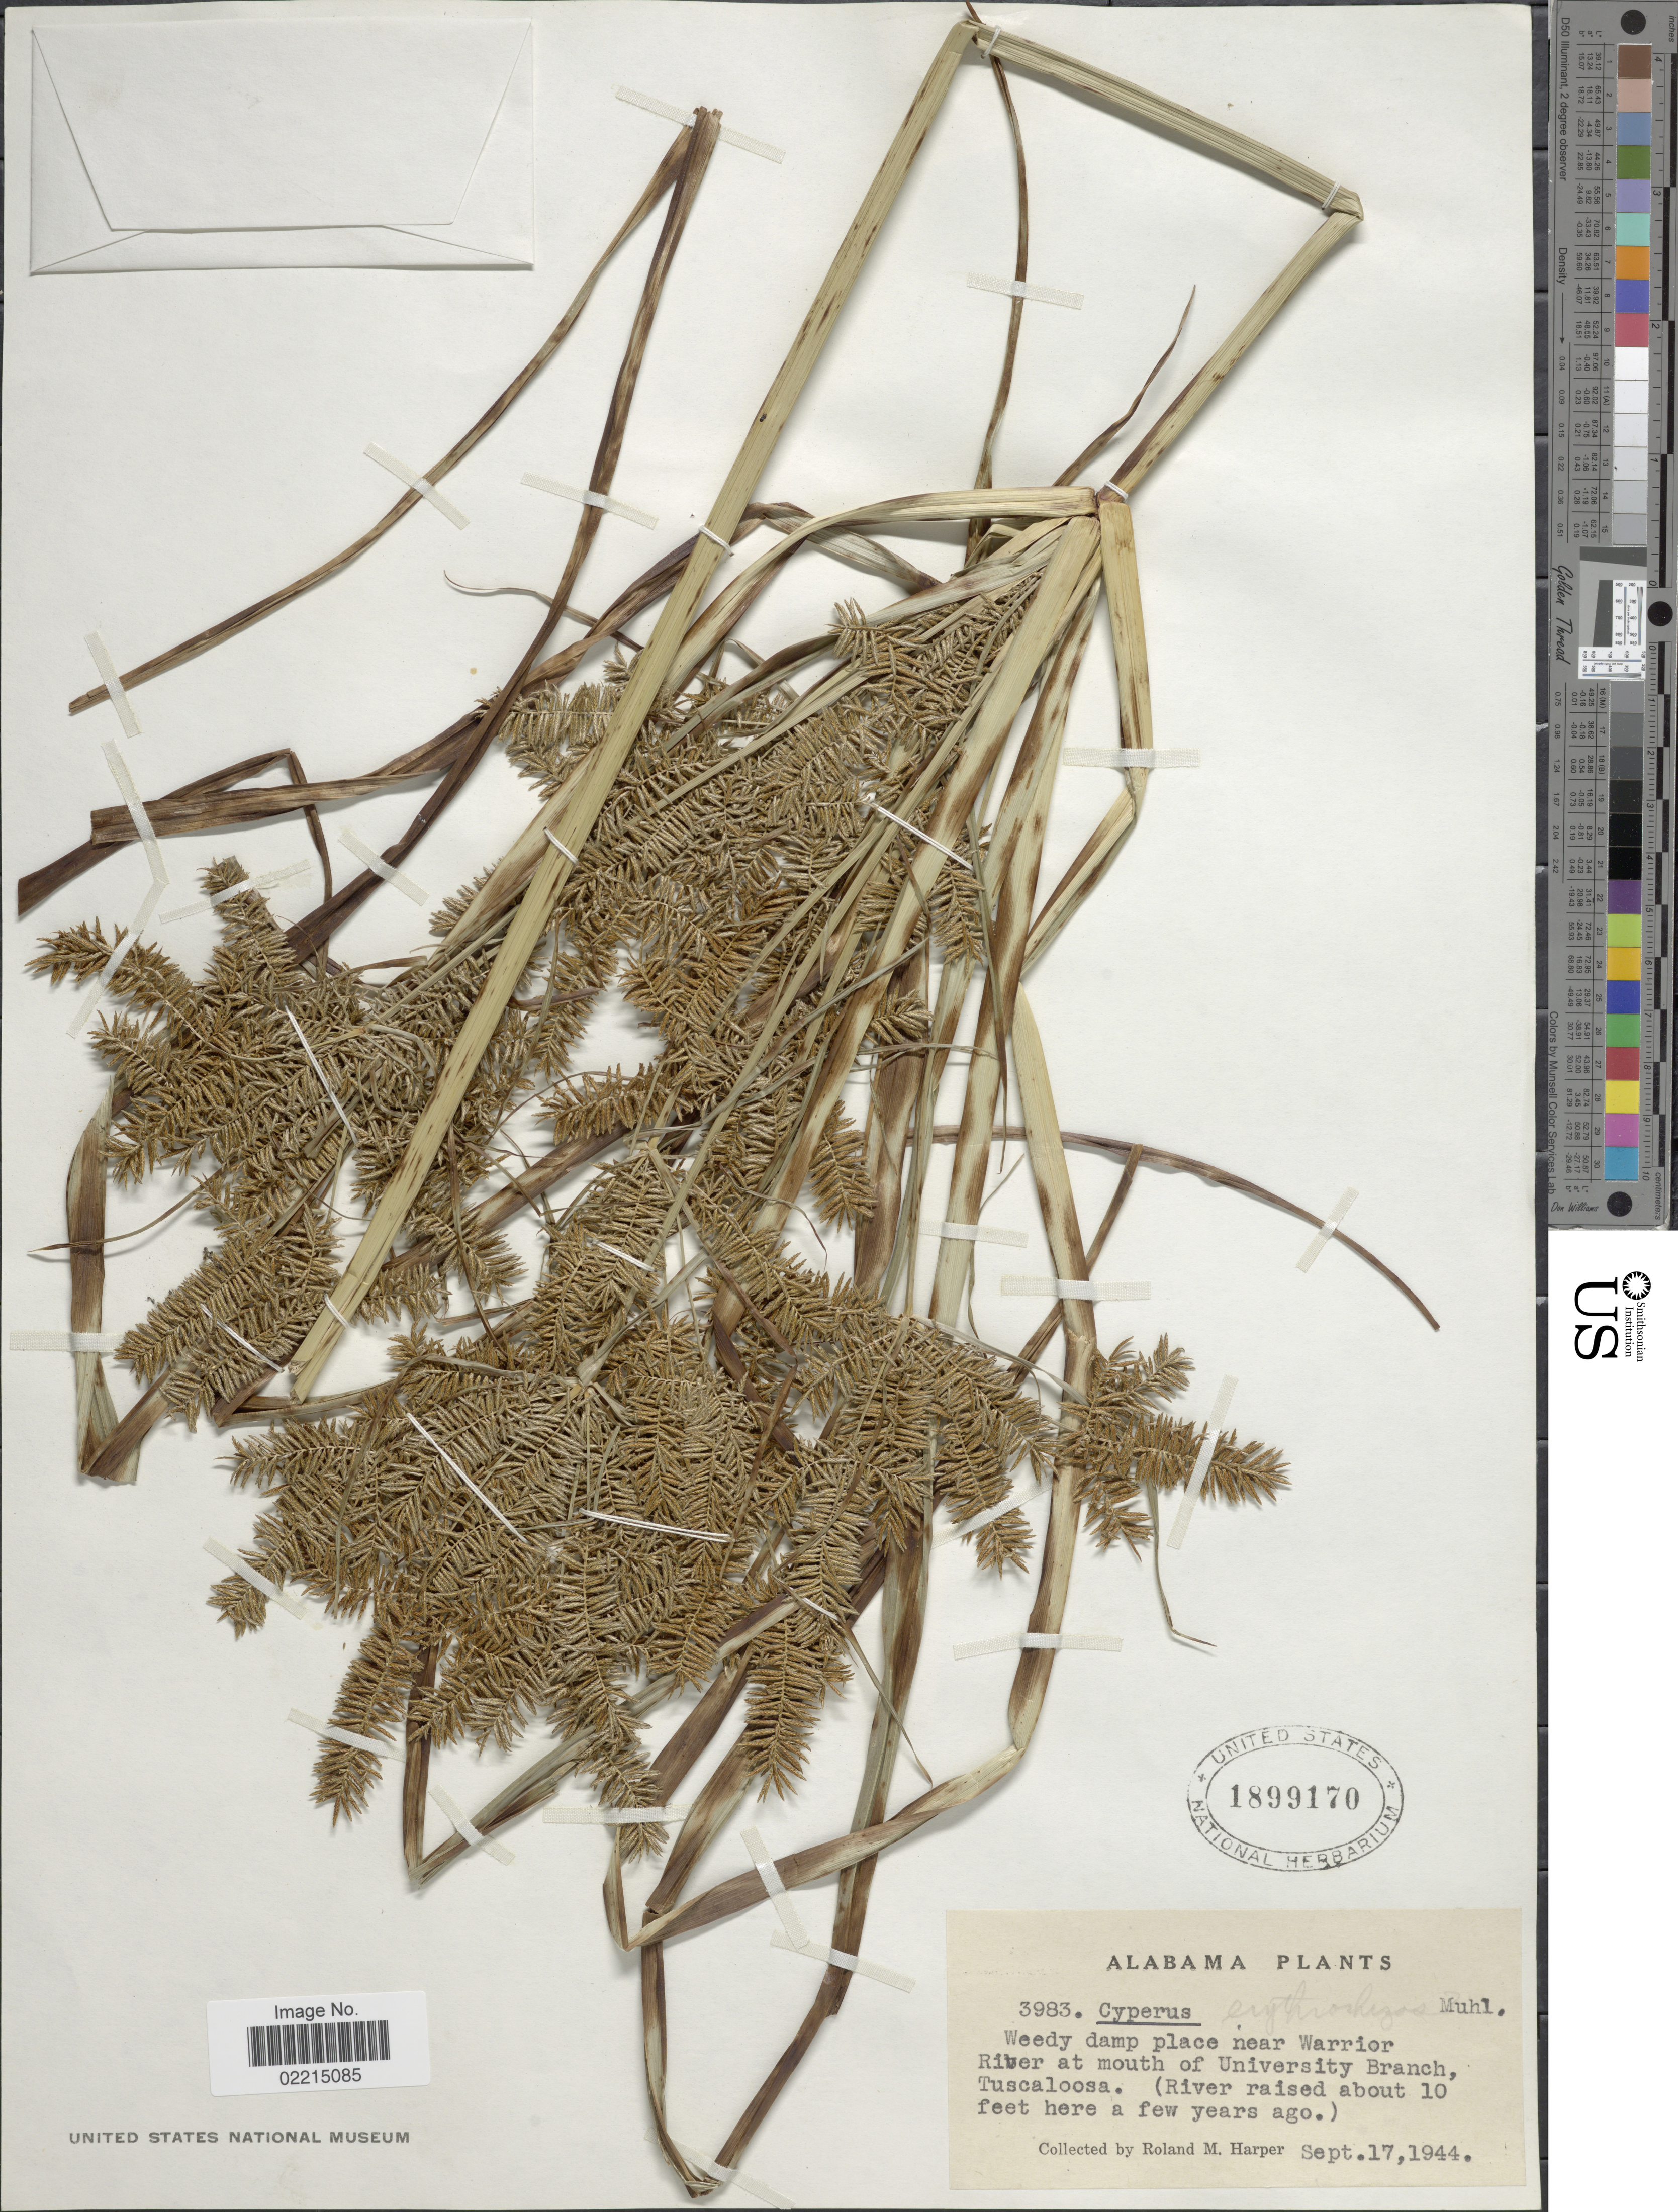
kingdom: Plantae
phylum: Tracheophyta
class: Liliopsida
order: Poales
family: Cyperaceae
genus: Cyperus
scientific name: Cyperus erythrorhizos Muhl.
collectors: R. M. Harper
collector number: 3983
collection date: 1944-09-17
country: United States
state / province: Alabama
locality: Near Warrior River at mouth of University Branch, Tuscaloosa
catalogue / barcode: US 1899170